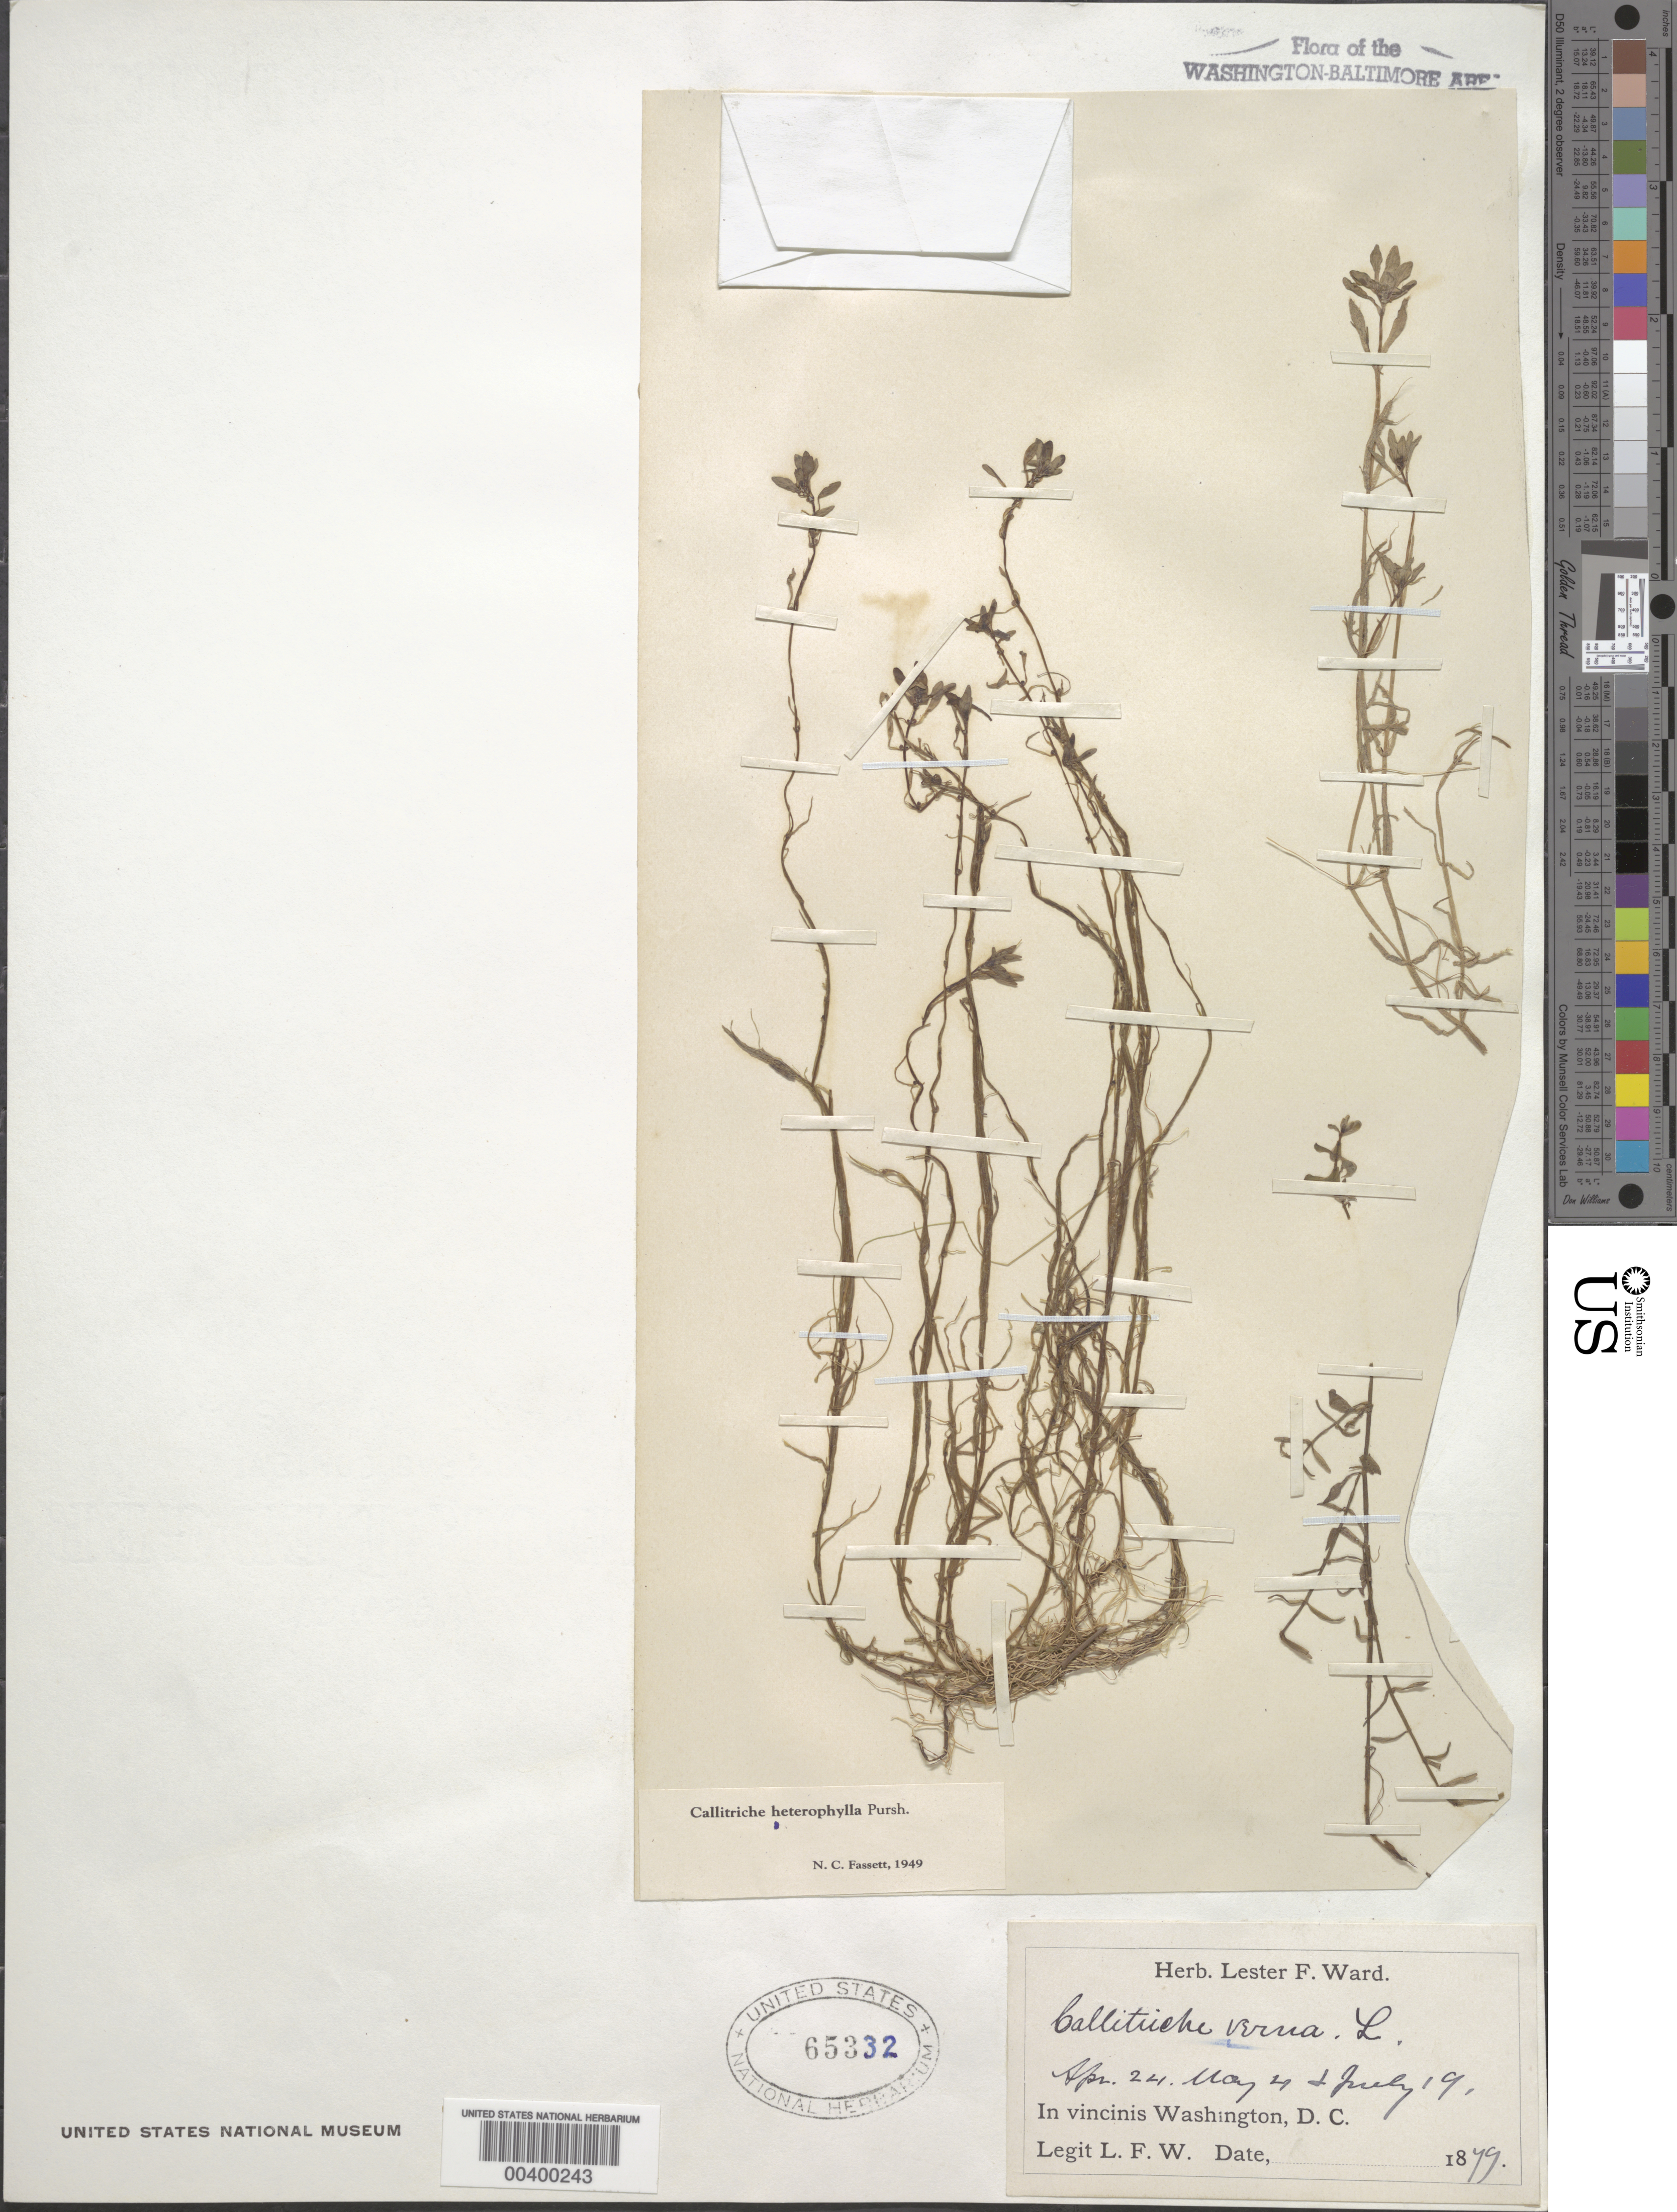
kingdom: Plantae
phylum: Tracheophyta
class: Magnoliopsida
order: Lamiales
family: Plantaginaceae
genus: Callitriche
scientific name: Callitriche heterophylla Pursh emend. Darby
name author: Pursh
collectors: L. F. Ward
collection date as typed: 24 Apr 1879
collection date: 1879-04-24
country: United States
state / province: District of Columbia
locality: DC vicinity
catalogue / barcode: US 65332